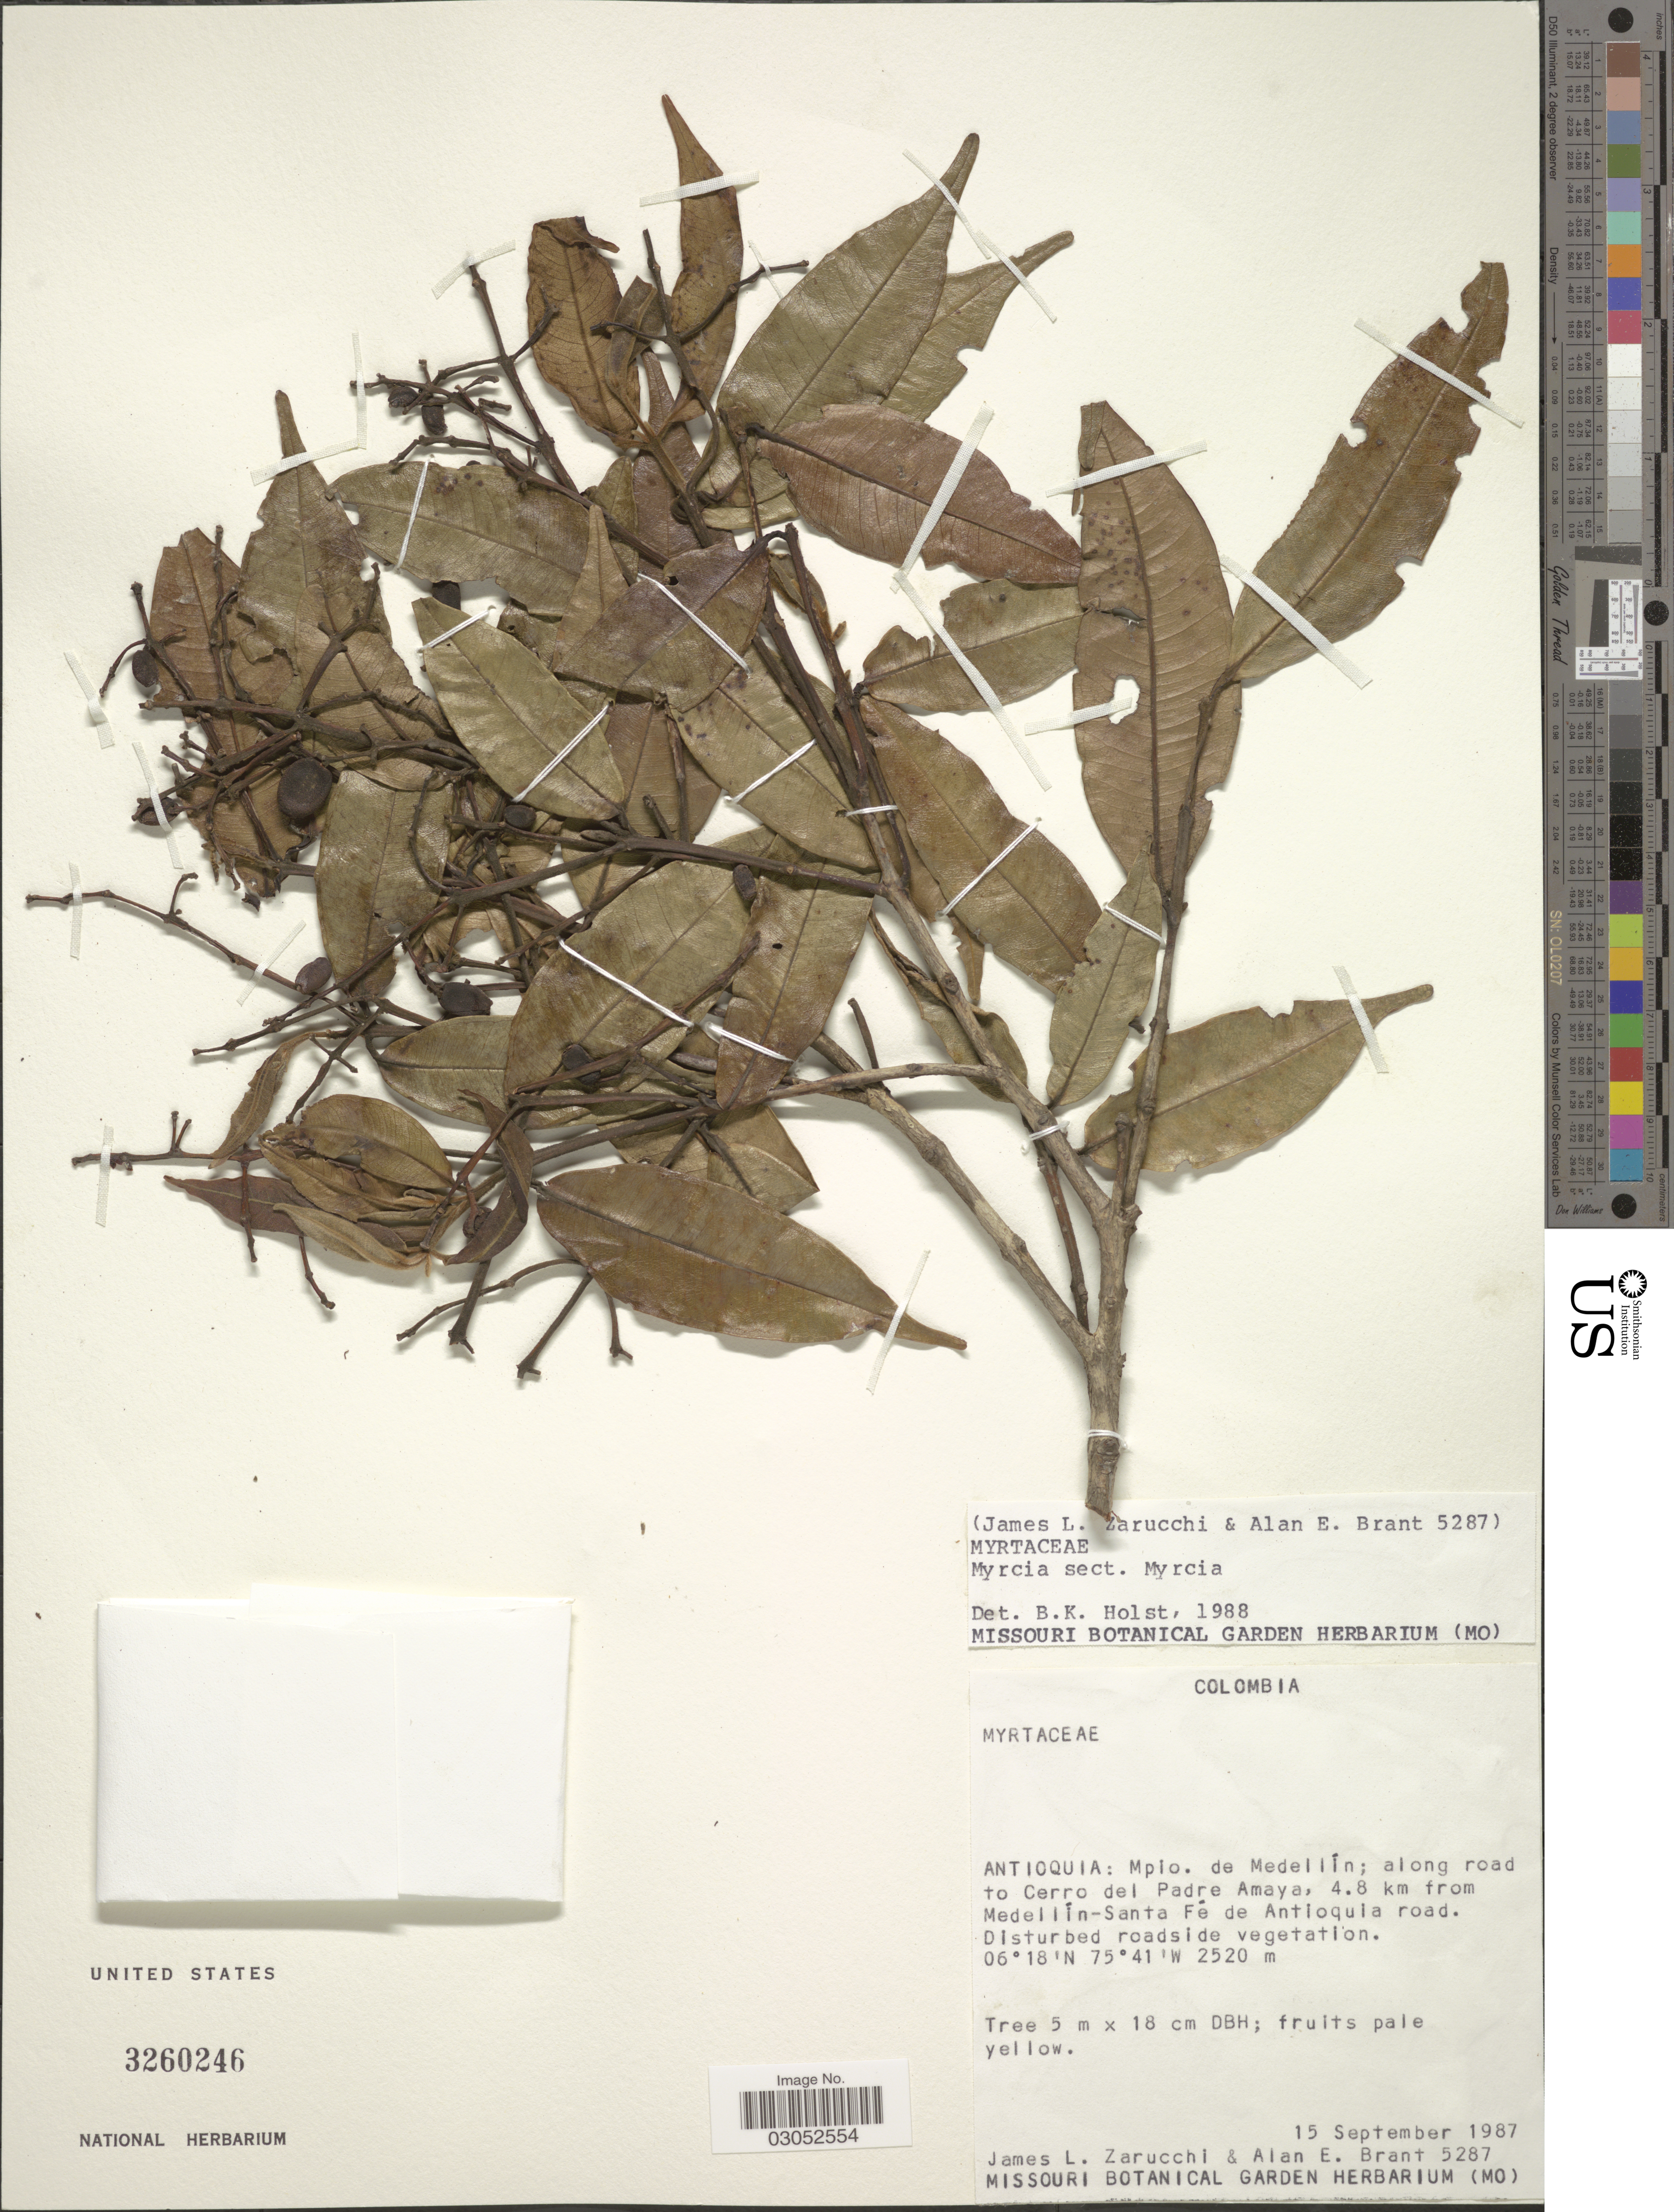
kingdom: Plantae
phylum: Tracheophyta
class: Magnoliopsida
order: Myrtales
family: Myrtaceae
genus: Myrcia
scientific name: Myrcia sp.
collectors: J. L. Zarucchi & A. Brant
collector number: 5287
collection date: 1987-09-15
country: Colombia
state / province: Antioquia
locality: Antioquia: Mpio. de Medellín; along road to Cerro del Padre Amaya, 4.8 km from Medellín-Santa Fé de Antioquia road.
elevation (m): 2520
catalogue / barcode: US 3260246